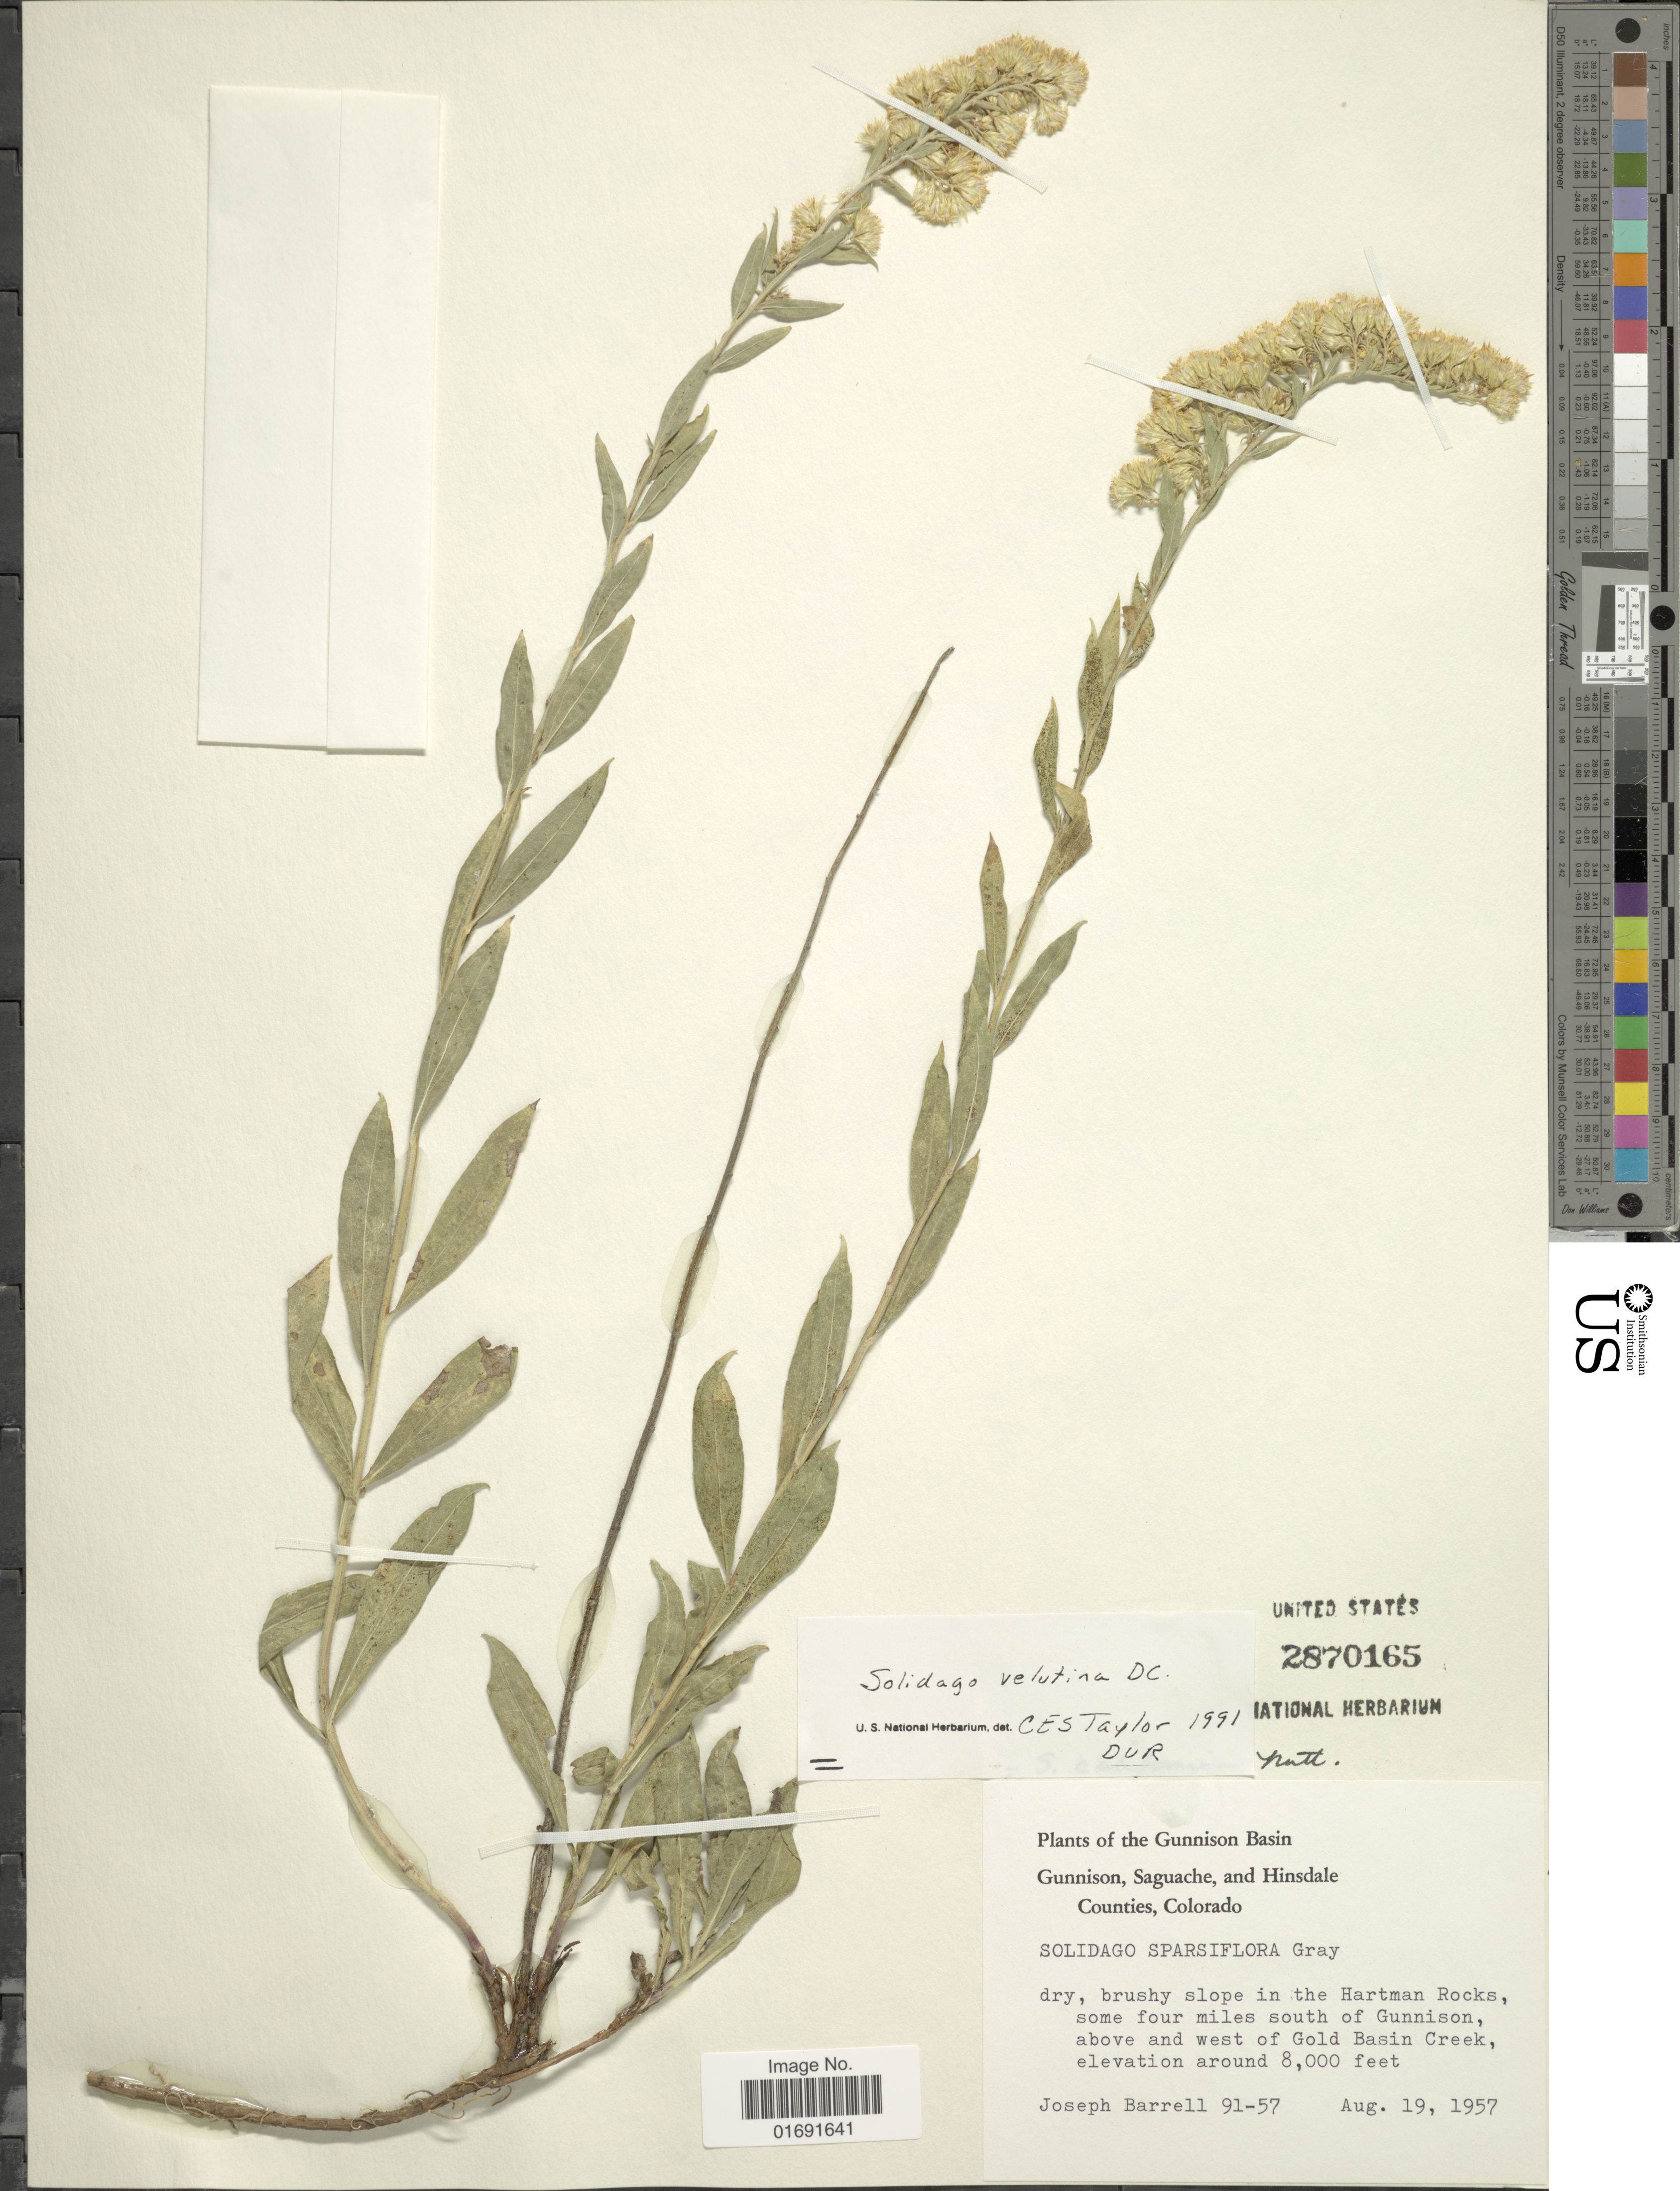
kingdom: Plantae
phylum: Tracheophyta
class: Magnoliopsida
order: Asterales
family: Asteraceae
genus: Solidago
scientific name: Solidago velutina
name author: DC.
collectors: J. Barrell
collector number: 91-57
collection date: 1957-08-19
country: United States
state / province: Colorado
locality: Gunnison Basin, Gunnison, Saguache, and Hinsdale Counties, brushy slope in the Hartman Rocks, some four miles south of Gunnison, above and west of Gold Basin Creek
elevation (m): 2438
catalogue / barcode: US 2870165